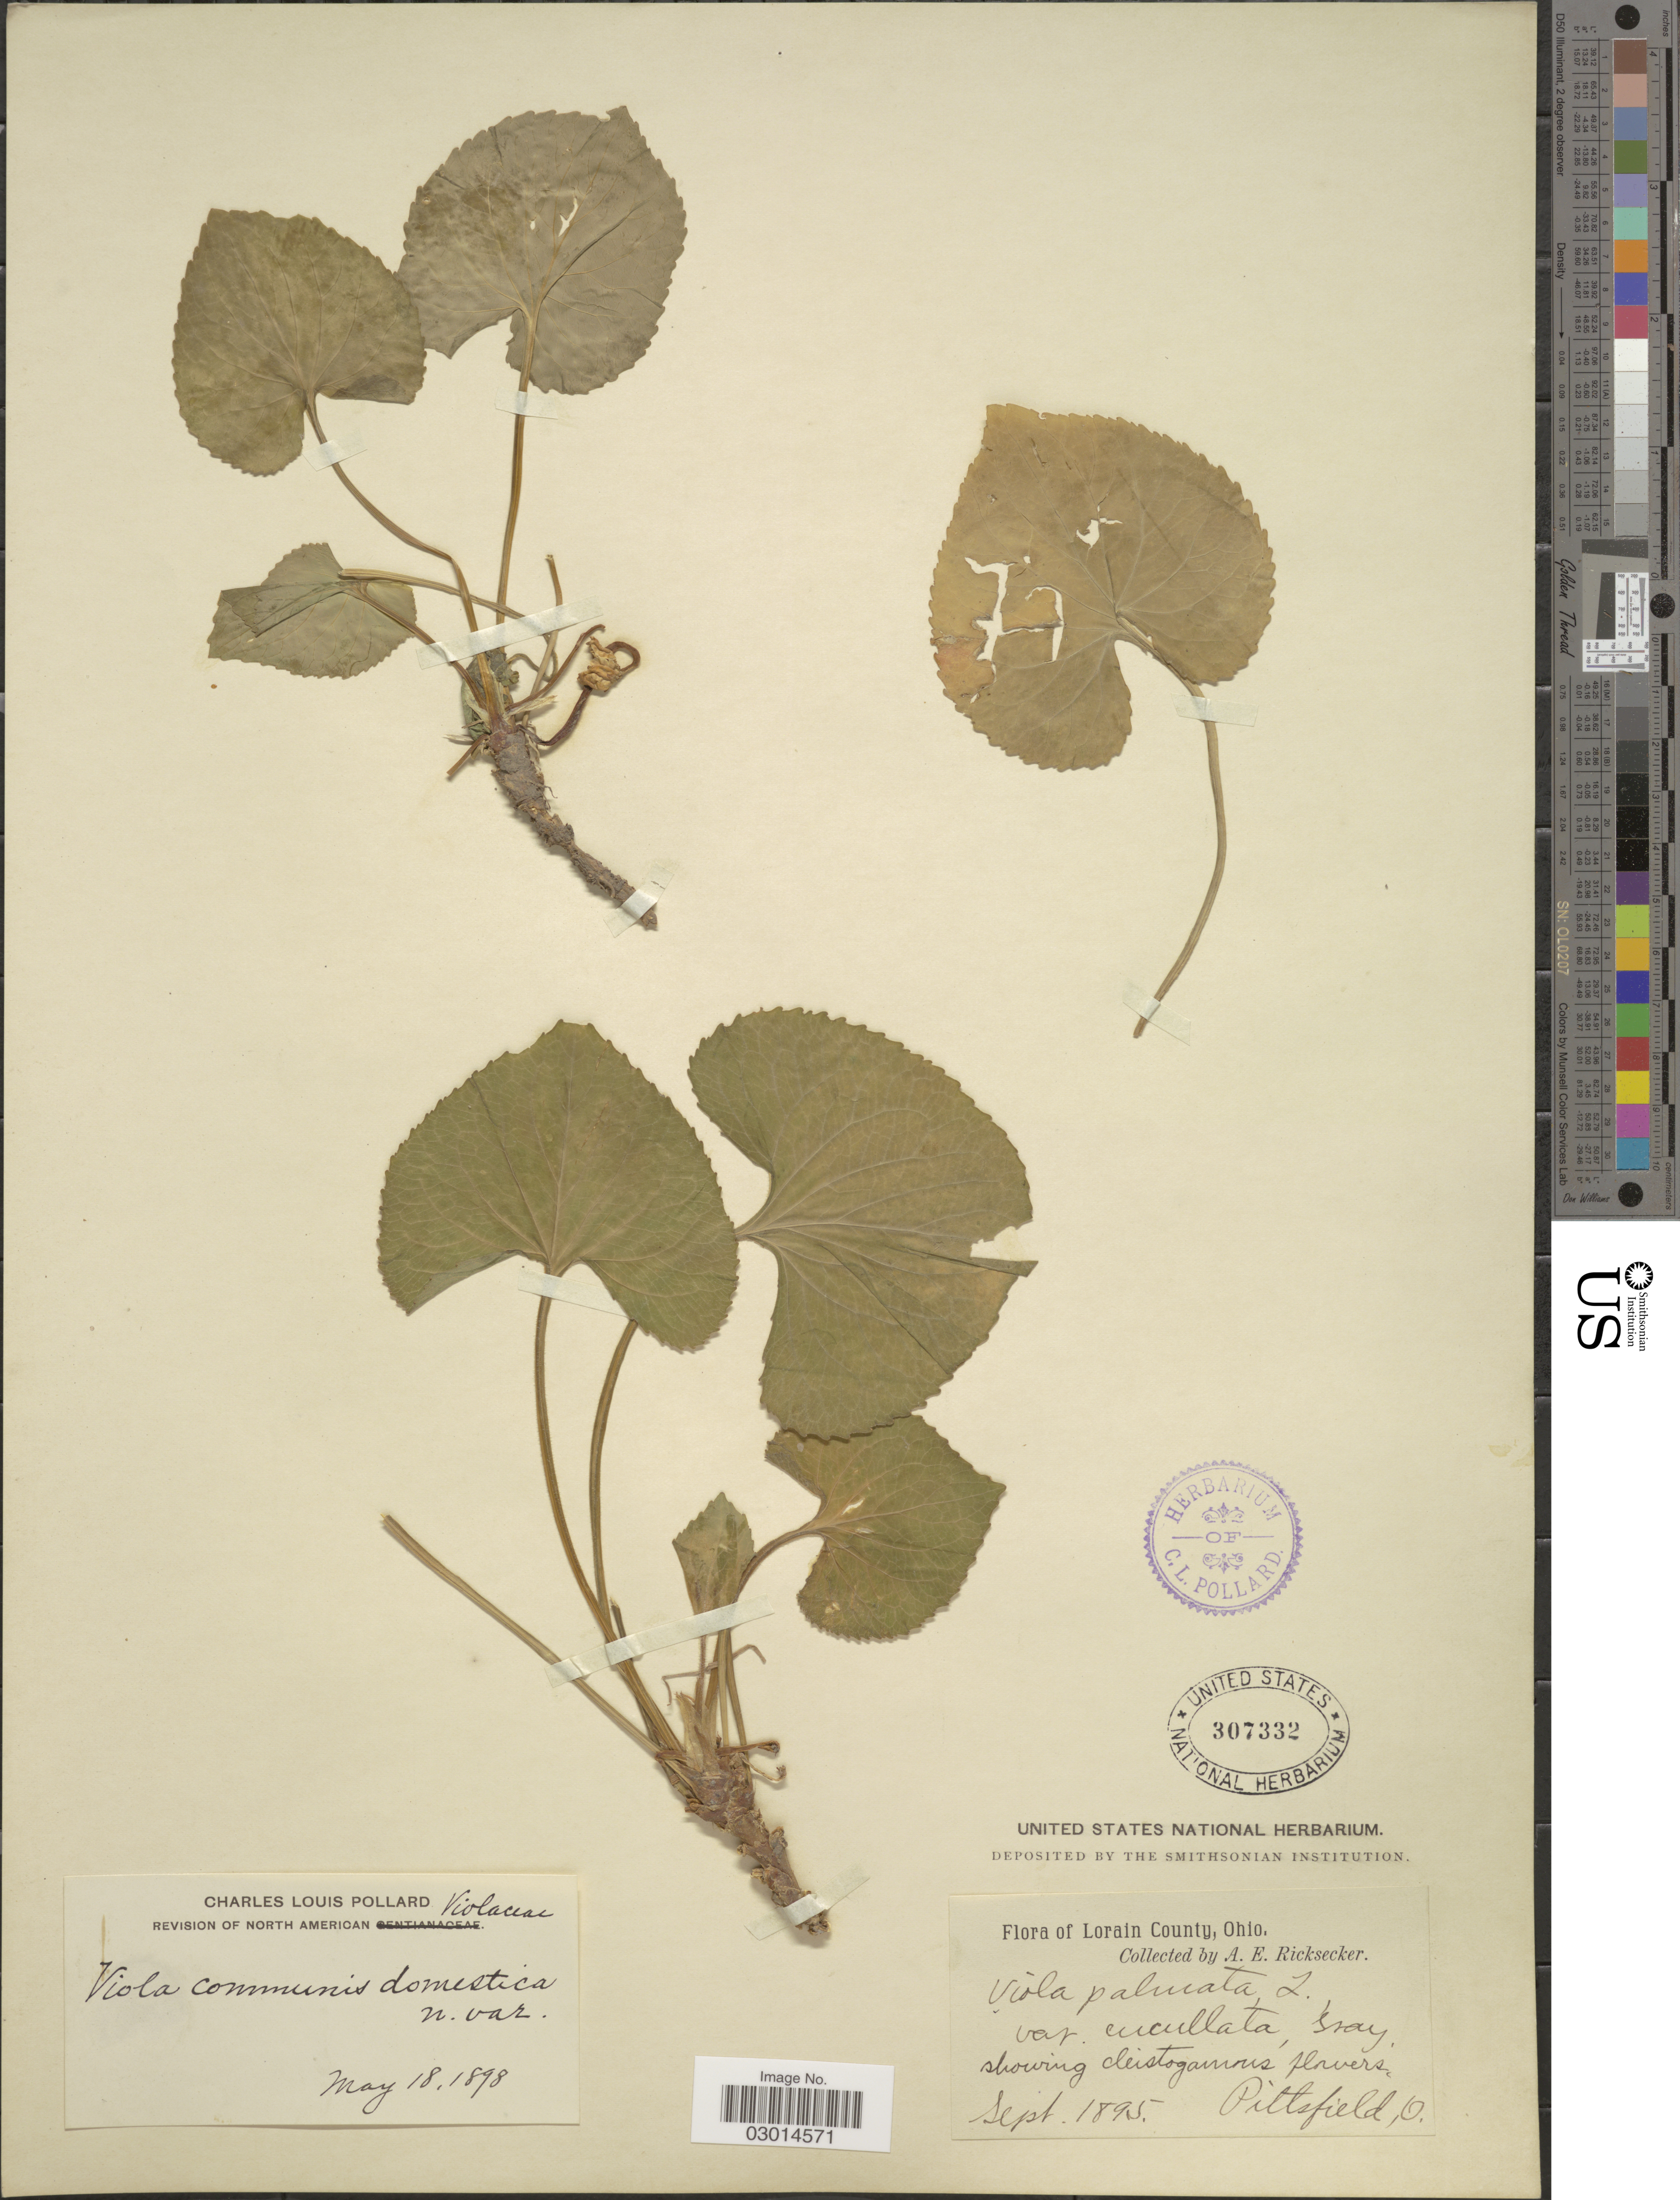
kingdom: Plantae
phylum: Tracheophyta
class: Magnoliopsida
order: Malpighiales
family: Violaceae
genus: Viola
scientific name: Viola cucullata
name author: Aiton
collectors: A. E. Ricksecker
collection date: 1895-09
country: United States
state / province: Ohio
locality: Lorain County, Pittsfield.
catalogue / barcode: US 307332